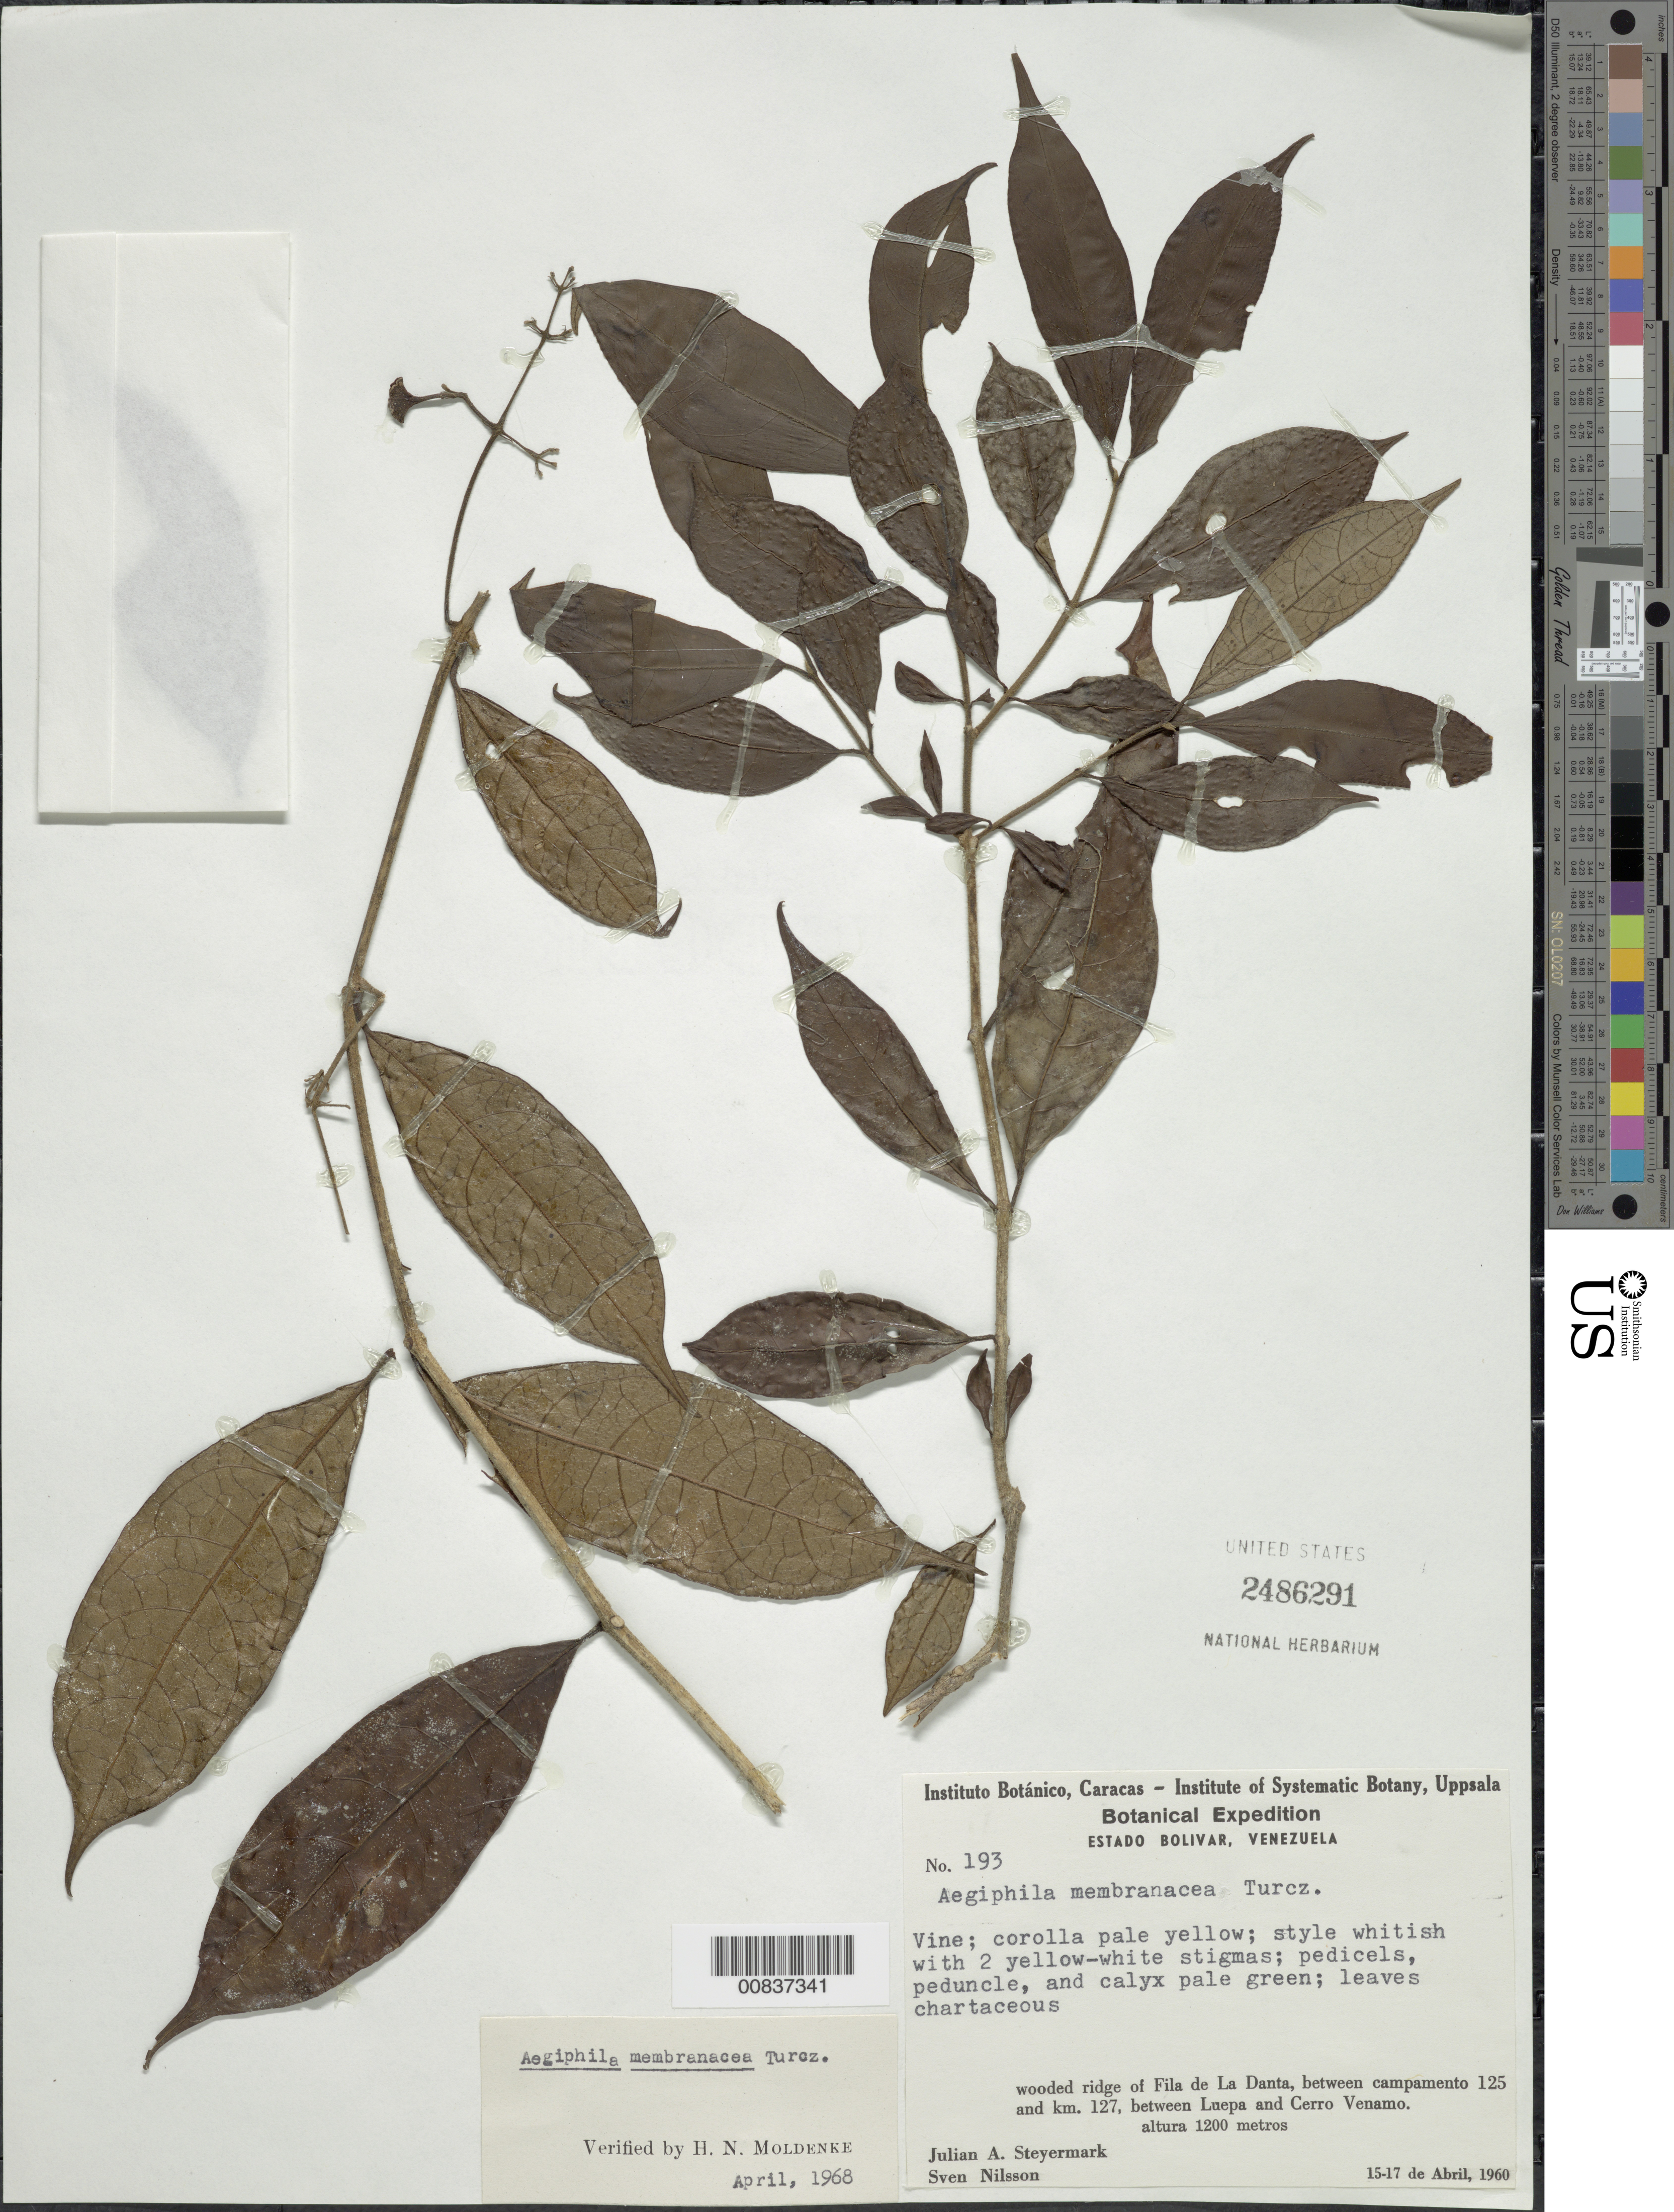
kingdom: Plantae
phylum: Tracheophyta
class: Magnoliopsida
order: Lamiales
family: Lamiaceae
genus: Aegiphila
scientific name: Aegiphila membranacea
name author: Turcz.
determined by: Moldenke, H. N.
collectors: J. Steyermark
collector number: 60 193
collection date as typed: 15-Apr-60 to 17-Apr-60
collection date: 1960-04-15/1960-04-17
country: Venezuela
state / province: Bolívar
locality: Fila La Danta, following the provisional carretera between campamento 125 and km 127, between Luepa and cerro Venamo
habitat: Wooded ridge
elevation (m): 1200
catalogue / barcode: US 2486291